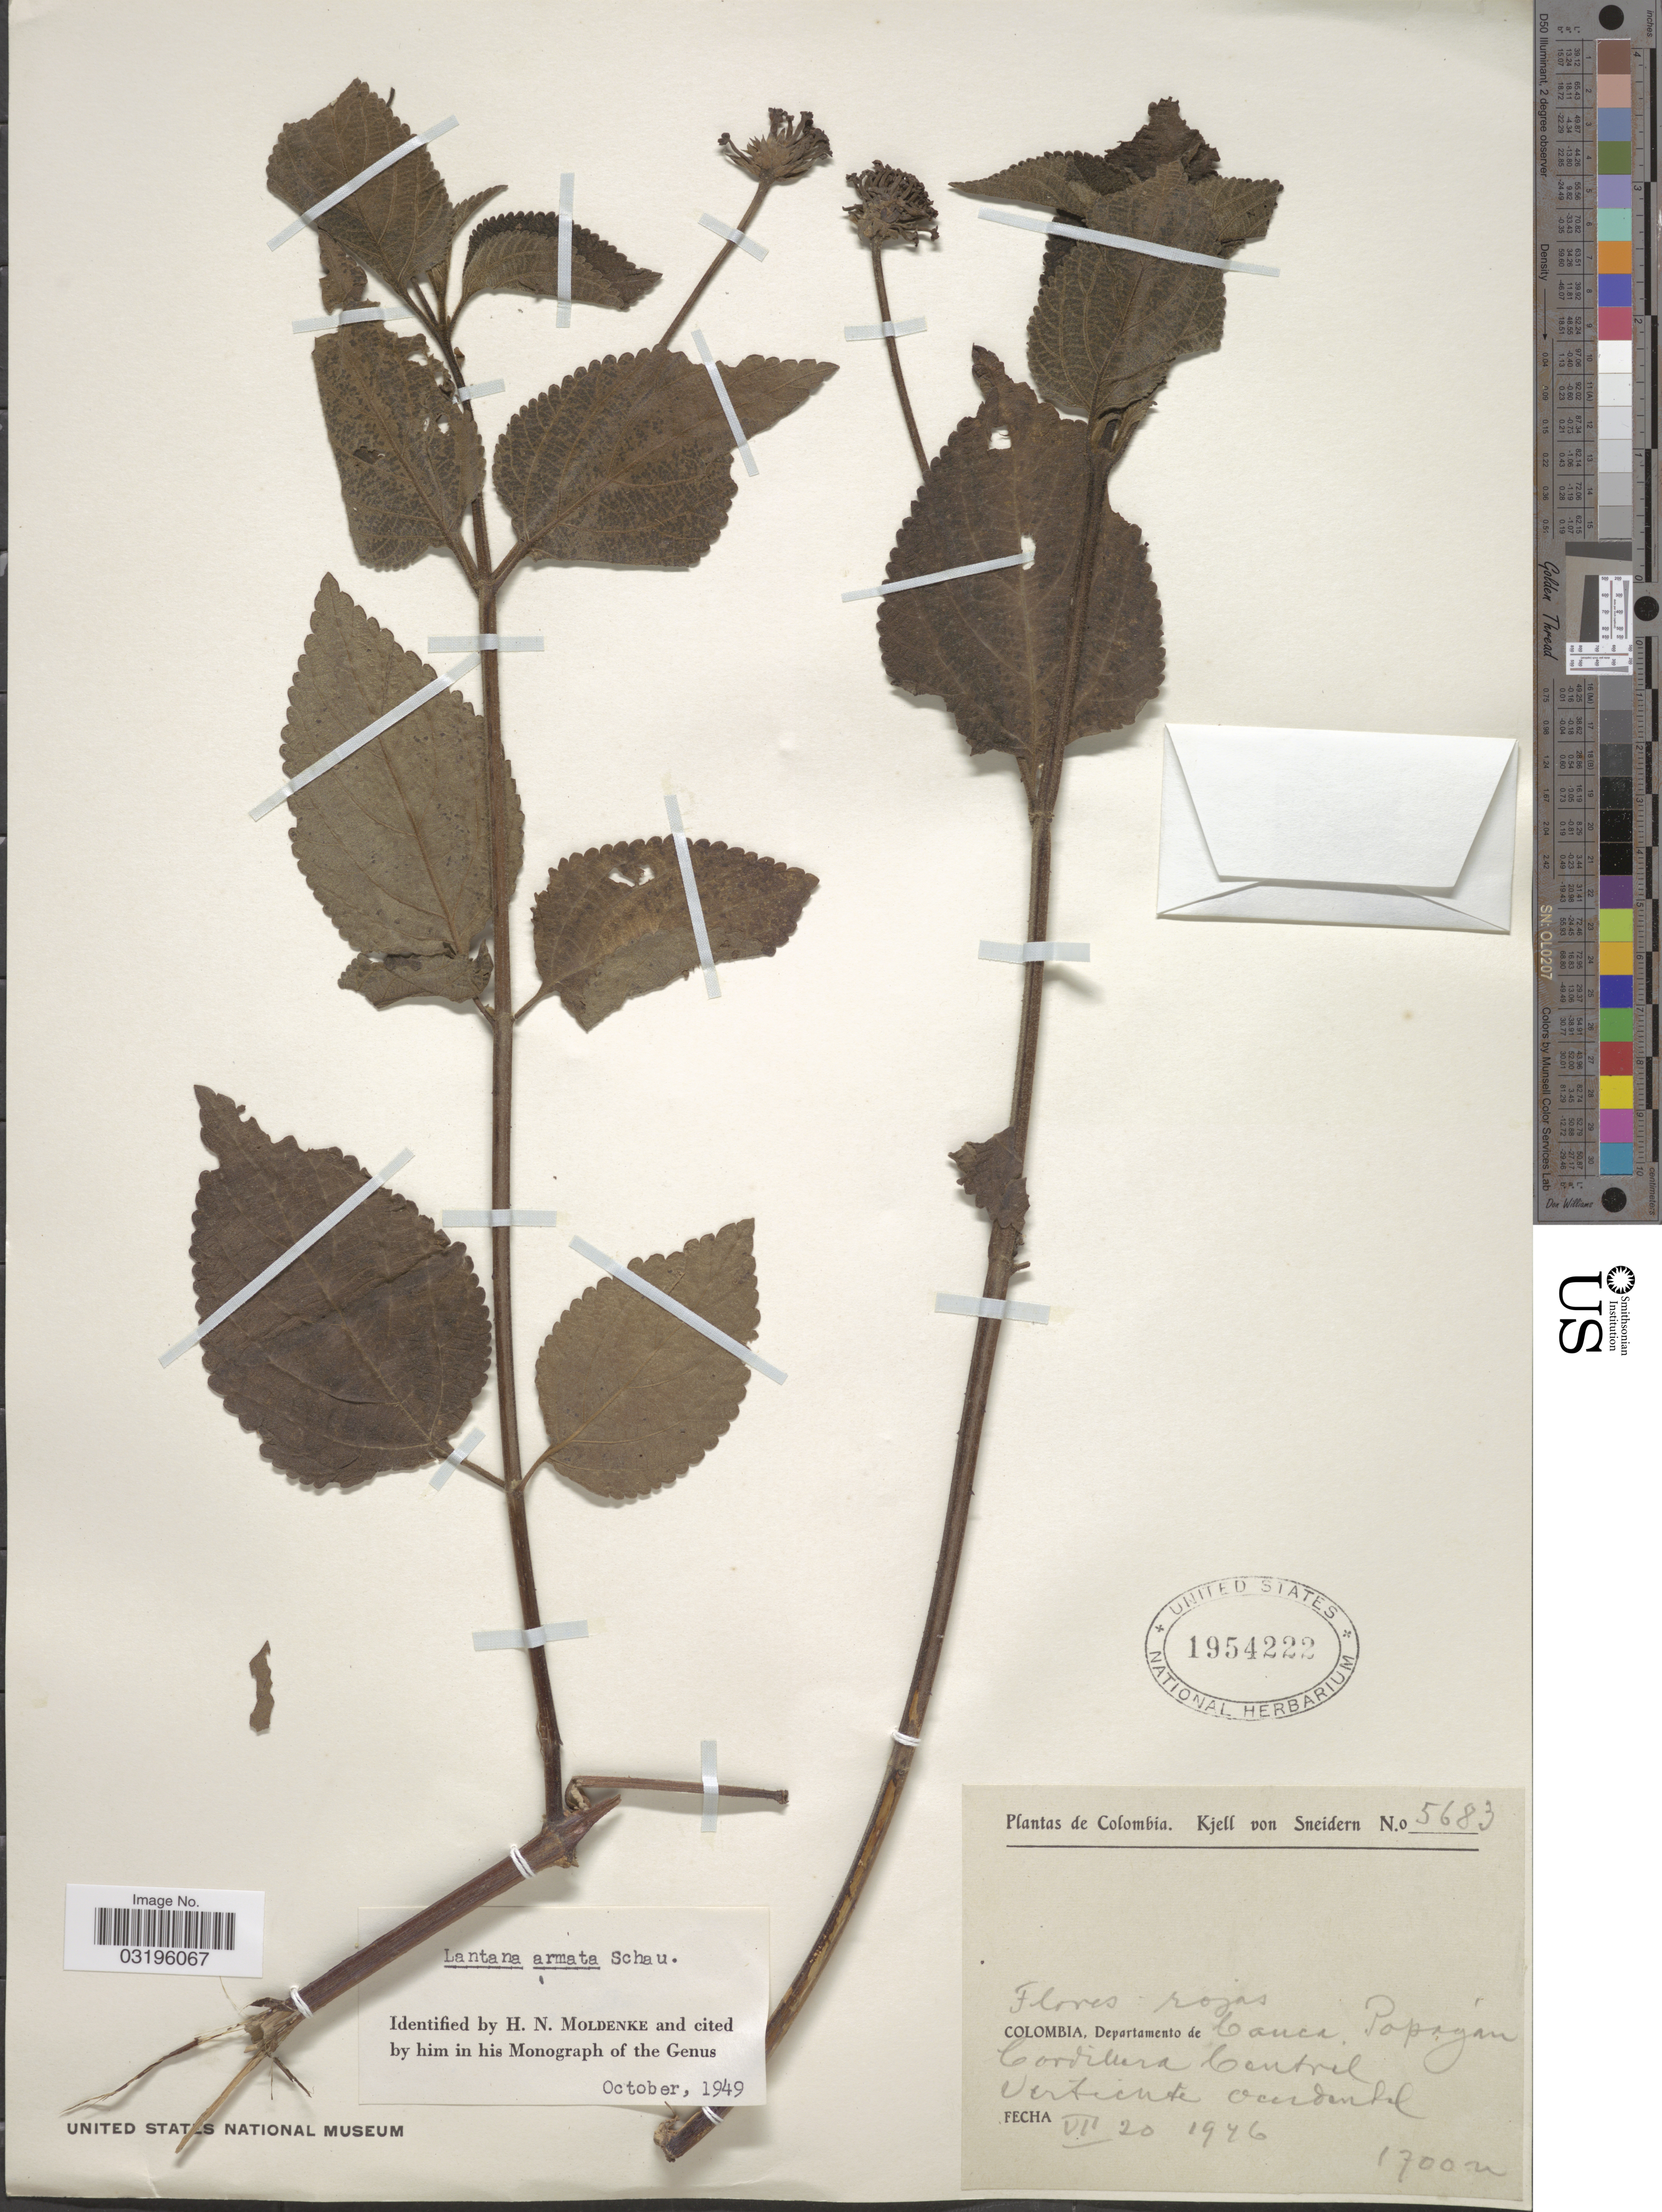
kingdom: Plantae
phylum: Tracheophyta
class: Magnoliopsida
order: Lamiales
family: Verbenaceae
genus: Lantana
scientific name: Lantana x armata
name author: Schauer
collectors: K. von Sneidern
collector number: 5683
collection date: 1946-07-20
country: Colombia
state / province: Cauca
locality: Departamento de Cauca. Popayan. Cordillera Central Vertiente occidental.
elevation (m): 1700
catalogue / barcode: US 1954222